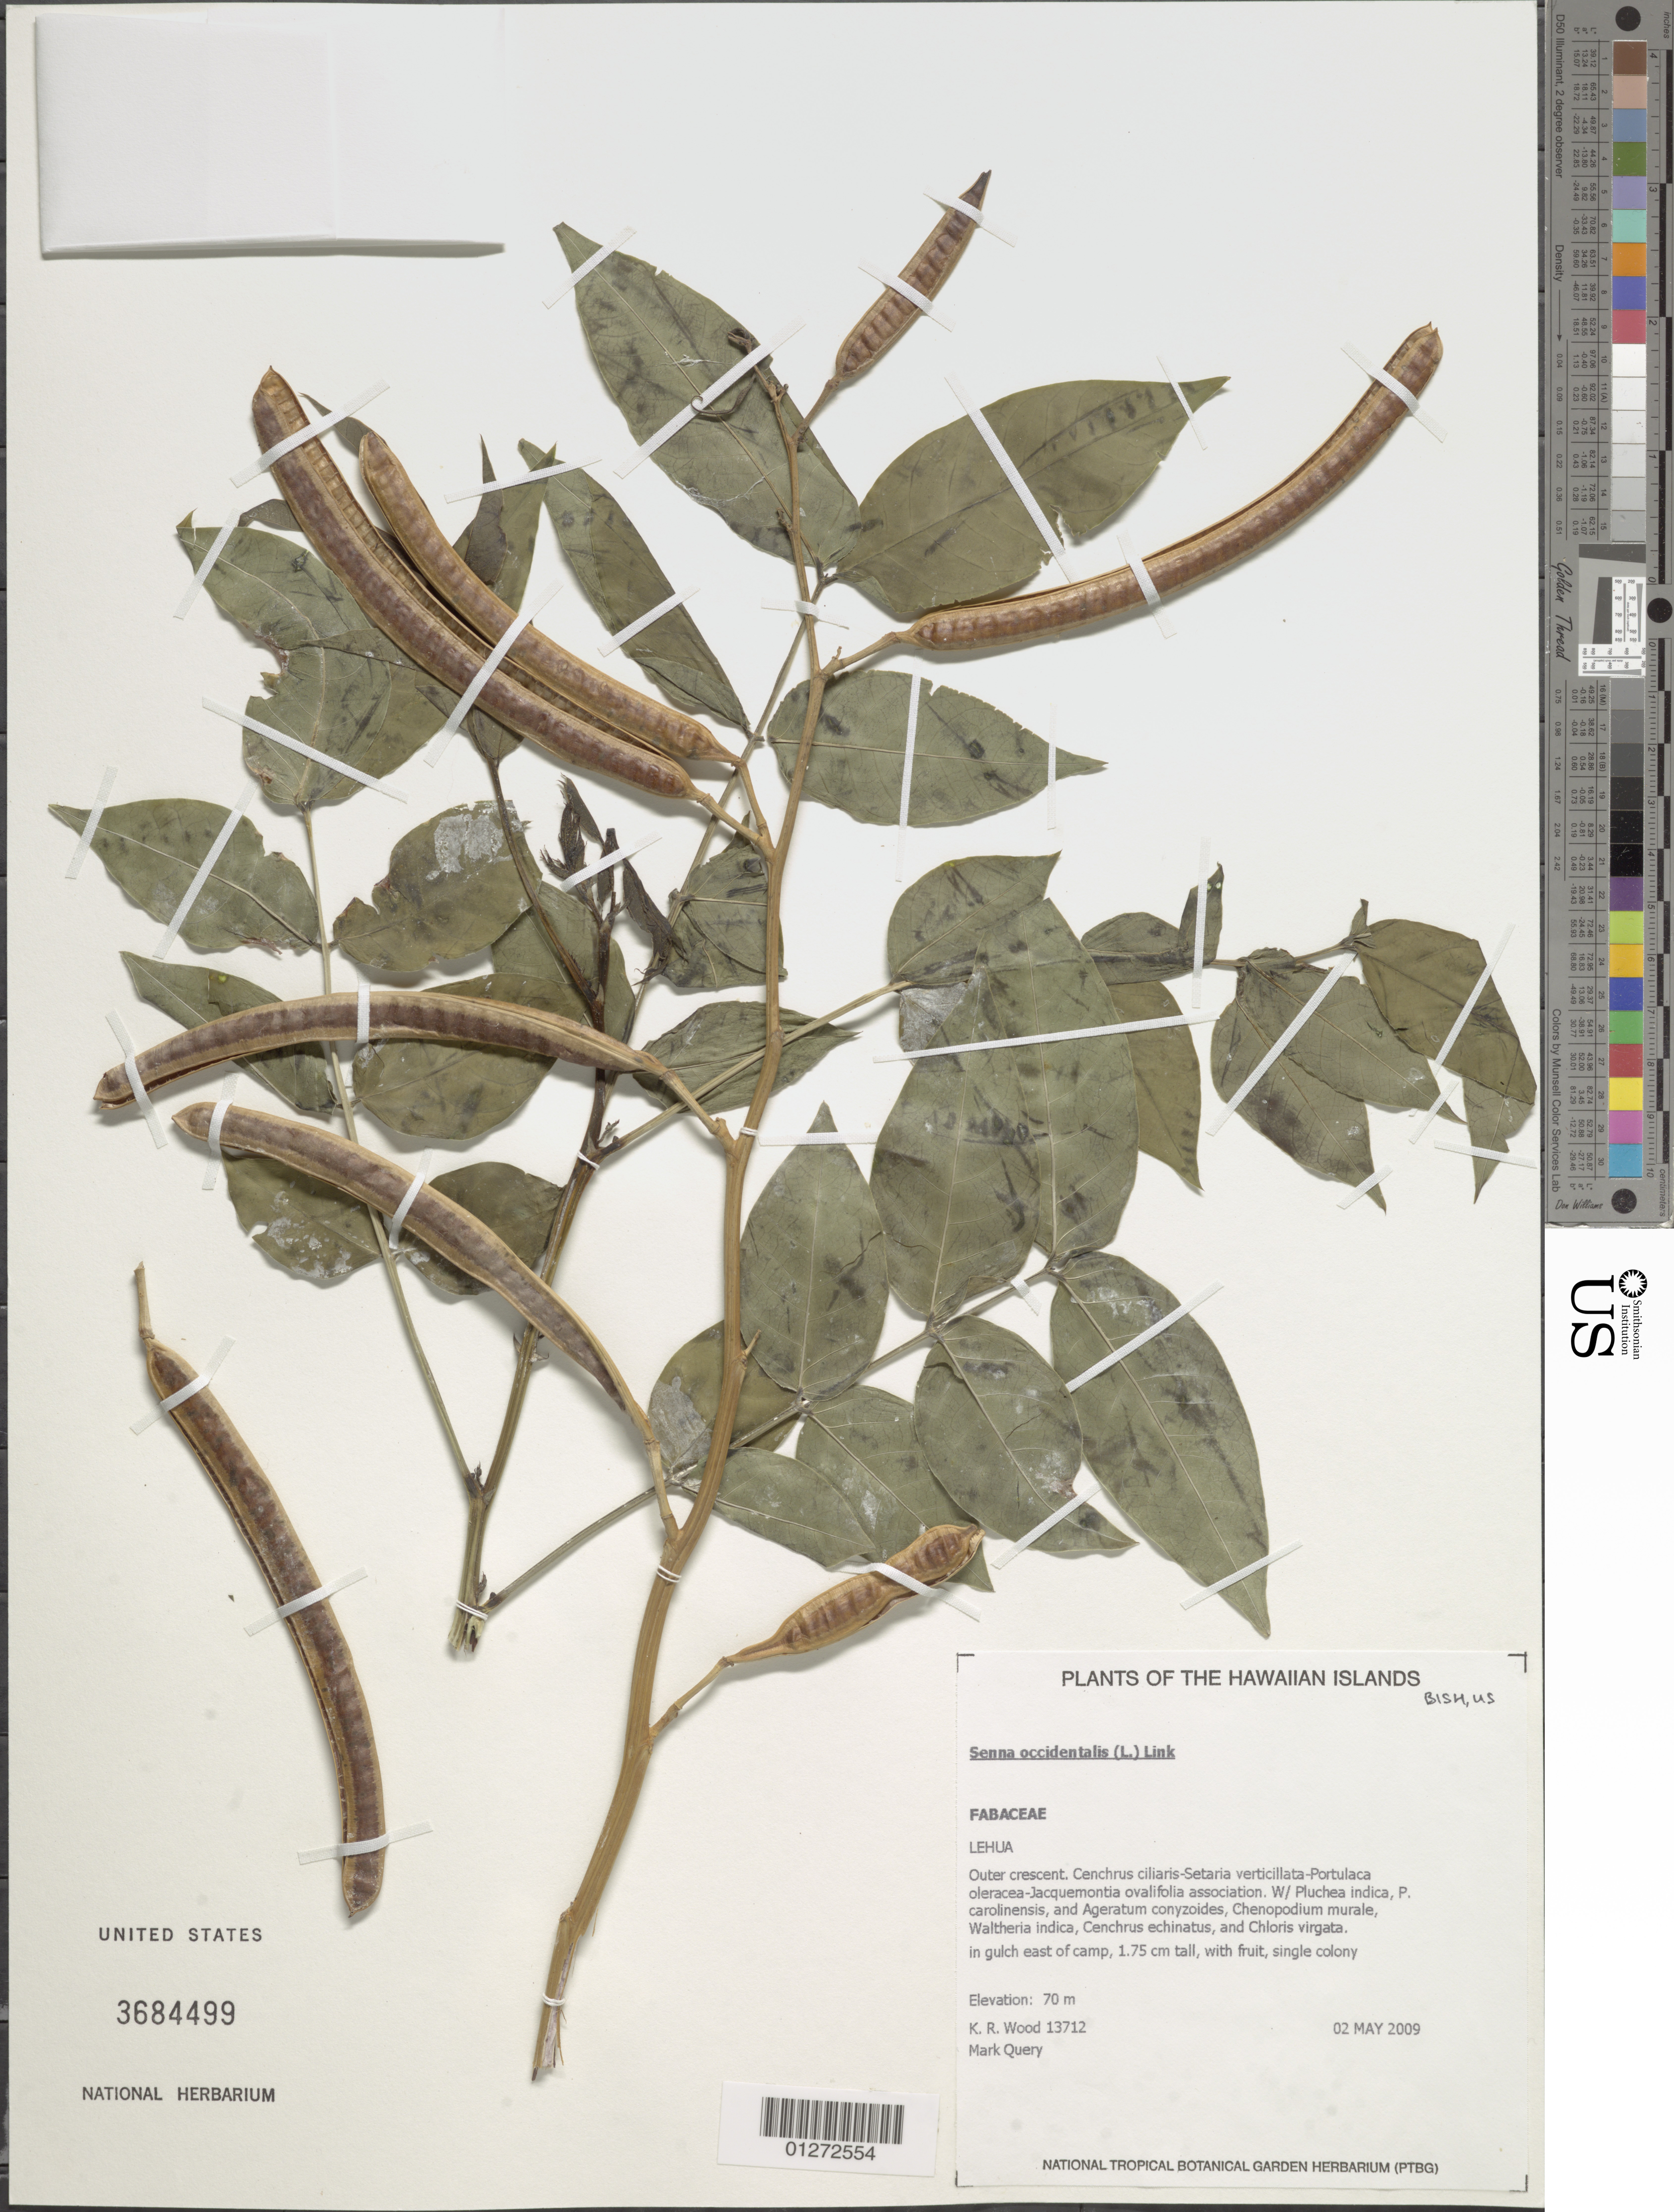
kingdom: Plantae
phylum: Tracheophyta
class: Magnoliopsida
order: Fabales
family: Fabaceae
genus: Senna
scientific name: Senna occidentalis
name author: (L.) Link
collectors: K. R. Wood & M. Query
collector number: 13712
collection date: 2009-05-02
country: United States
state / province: Hawaii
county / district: Kauai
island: Lehua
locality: Outer crescent.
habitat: In gulch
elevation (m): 70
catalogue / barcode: US 3684499